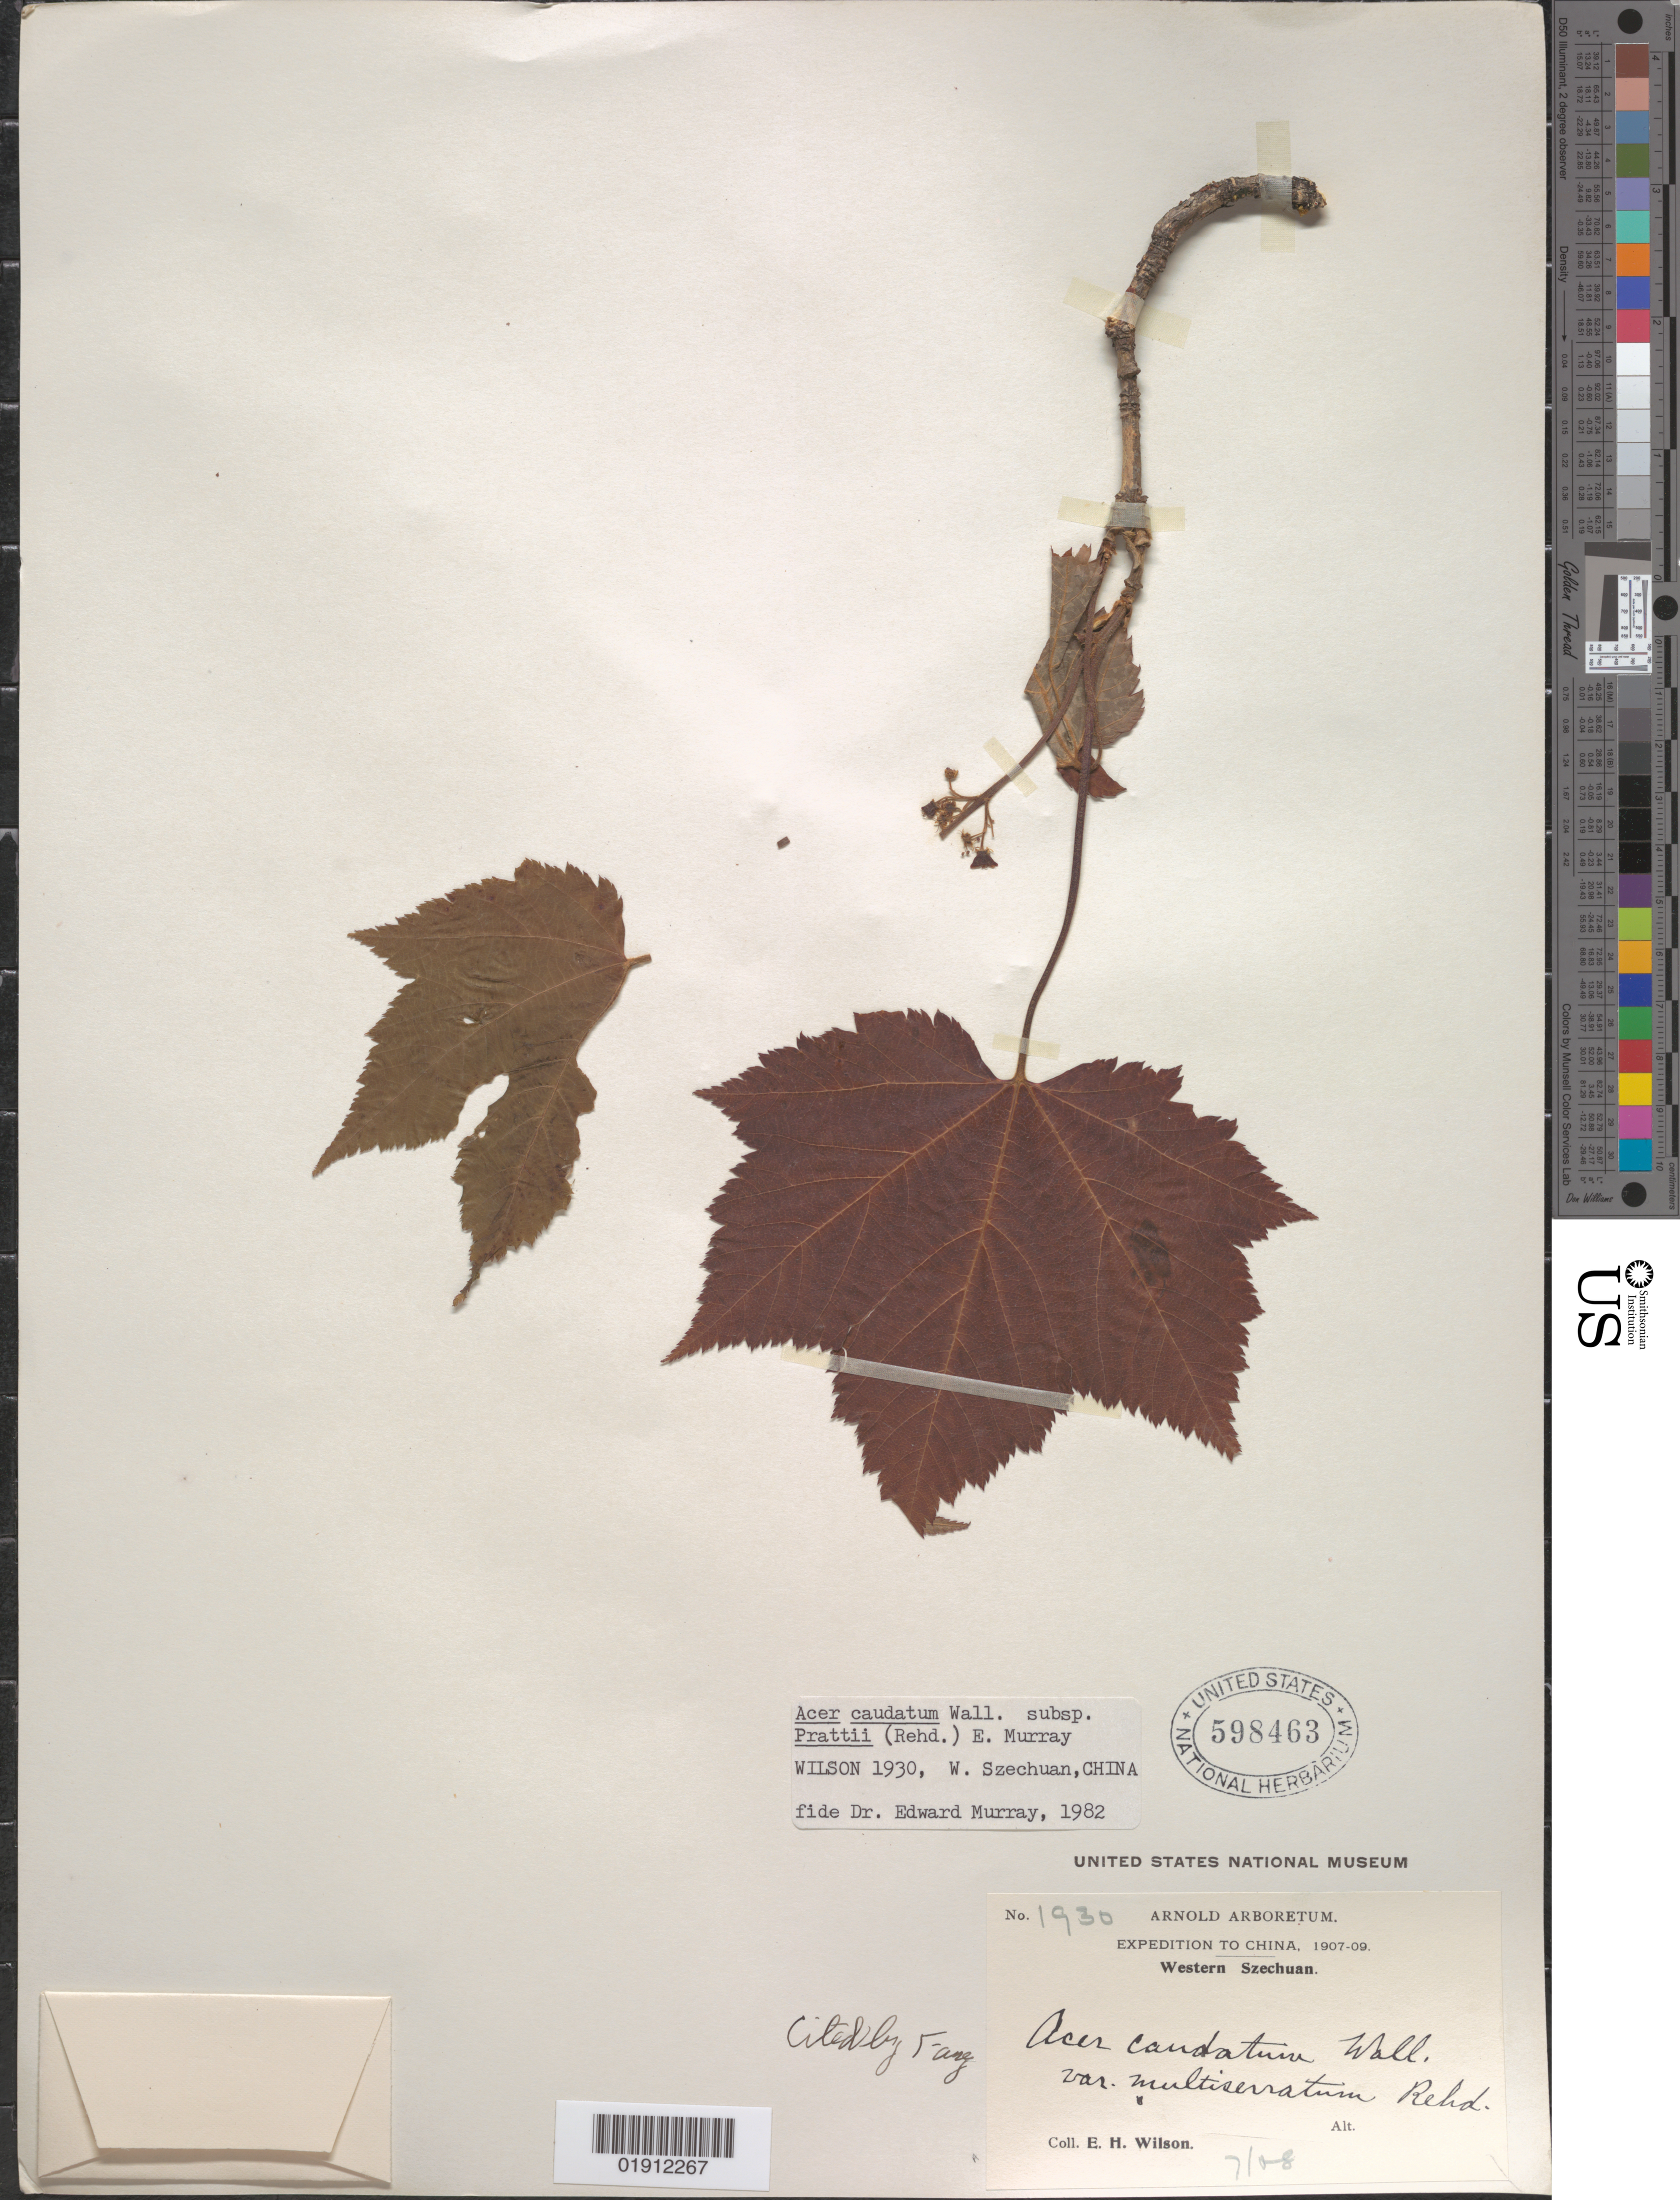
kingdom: Plantae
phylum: Tracheophyta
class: Magnoliopsida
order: Sapindales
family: Sapindaceae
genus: Acer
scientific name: Acer caudatum subsp. prattii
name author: (Rehder) A.E. Murray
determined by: Murray, Edward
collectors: E. H. Wilson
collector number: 1930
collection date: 1908-07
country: China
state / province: Sichuan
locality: Western Szechuan [Sichuan]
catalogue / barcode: US 598463